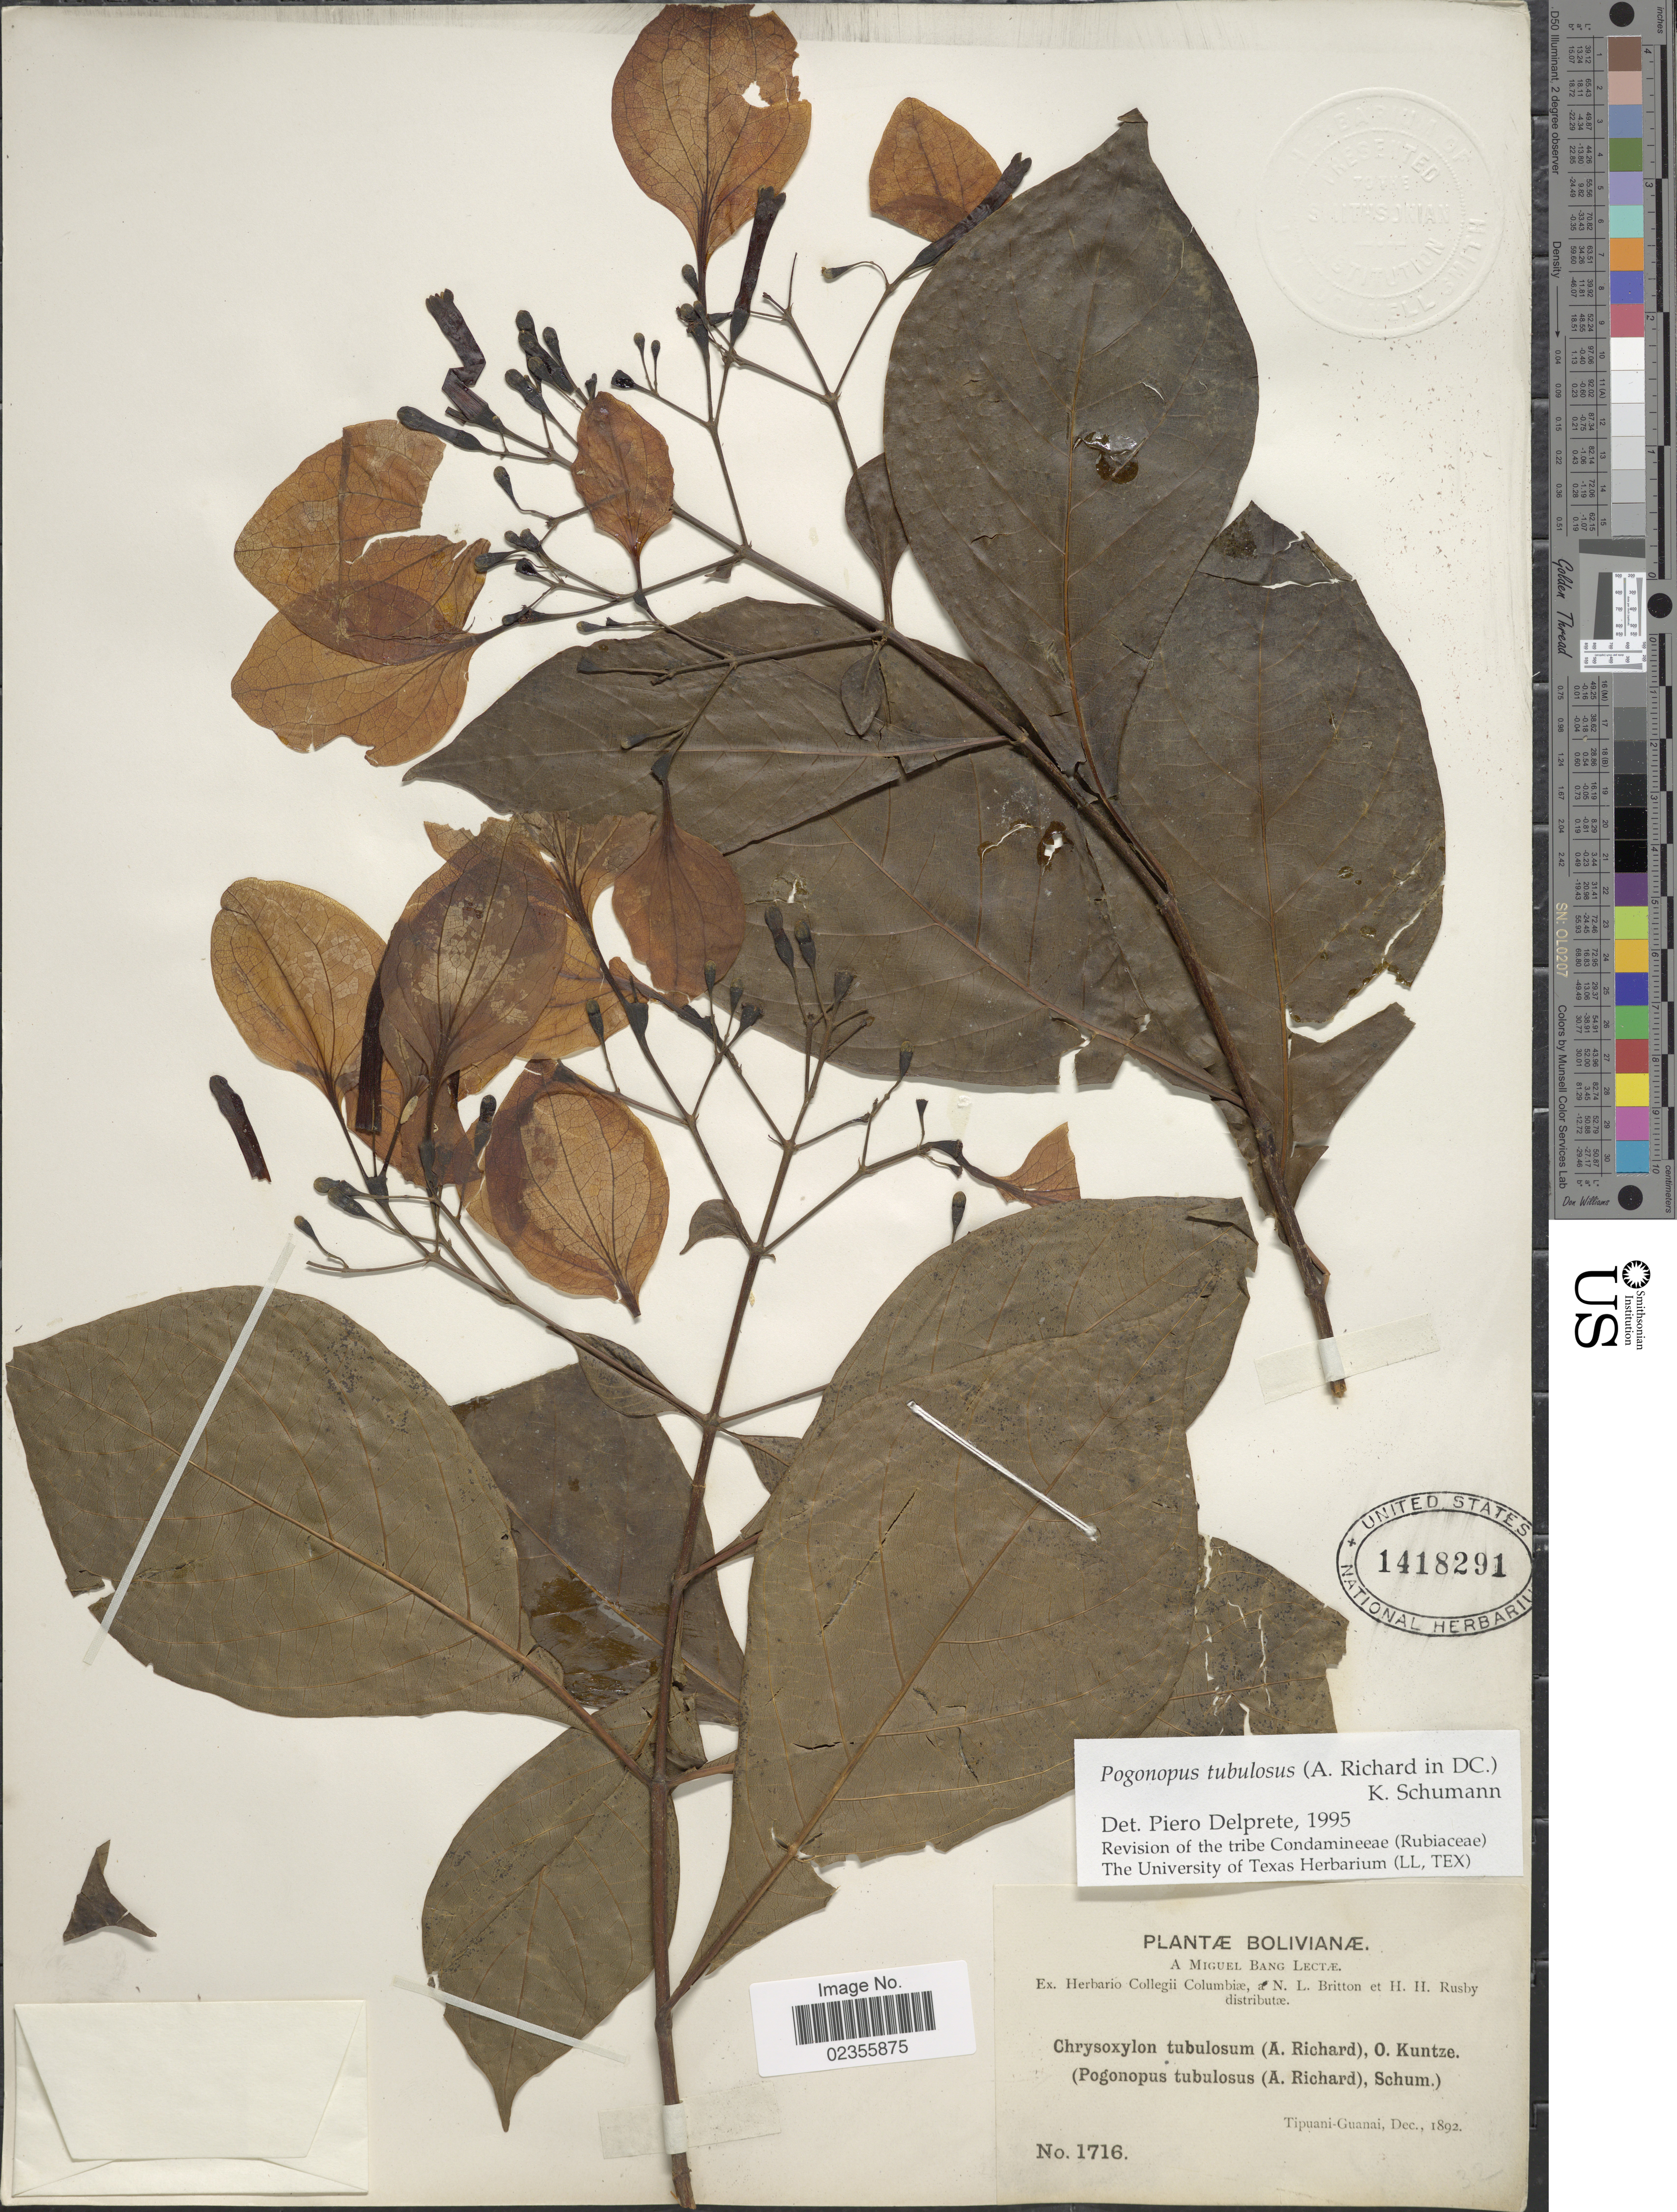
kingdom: Plantae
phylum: Tracheophyta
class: Magnoliopsida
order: Gentianales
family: Rubiaceae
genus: Pogonopus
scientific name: Pogonopus tubulosus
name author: (A. Rich. in DC.) K. Schum.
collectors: M. Bang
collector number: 1716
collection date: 1892-12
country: Bolivia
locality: Bolivianæ. Tipuani-Guanai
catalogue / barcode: US 1418291